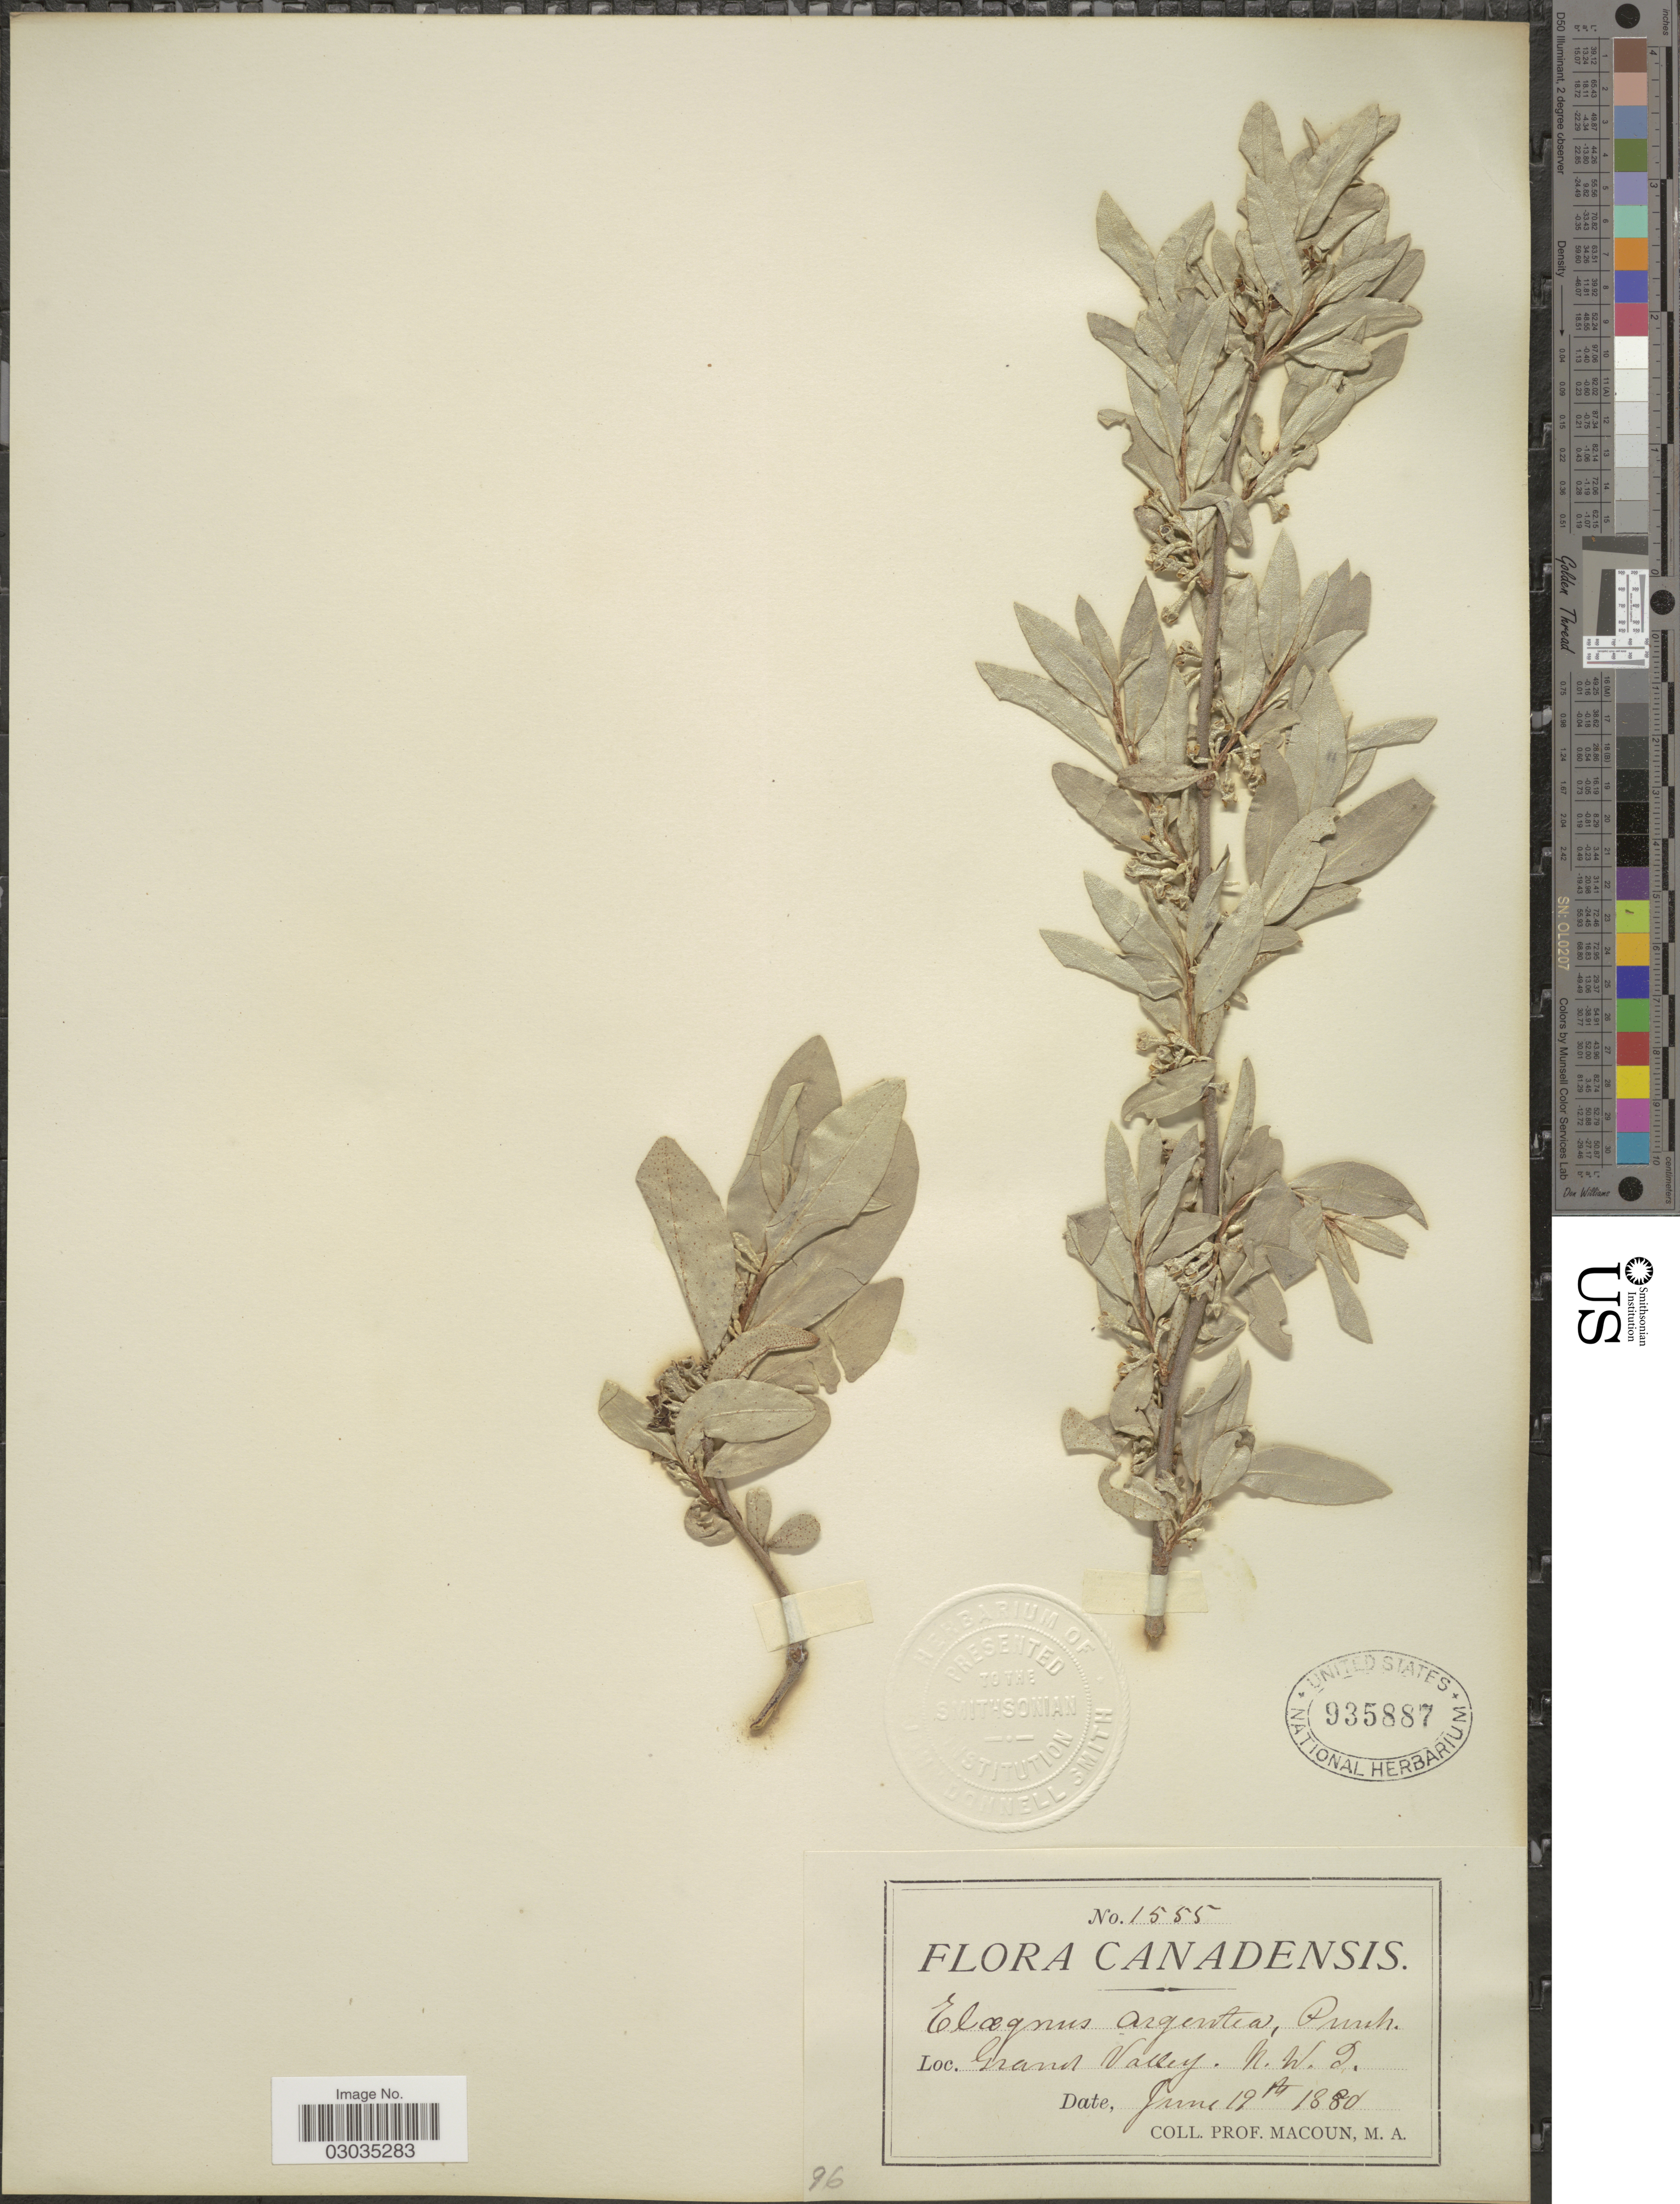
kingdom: Plantae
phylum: Tracheophyta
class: Magnoliopsida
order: Rosales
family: Elaeagnaceae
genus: Elaeagnus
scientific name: Elaeagnus commutata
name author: Bernh. ex Rydb.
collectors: -- Macoun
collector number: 1555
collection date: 1880-06-19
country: Canada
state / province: Northwest Territories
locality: Grand Valley.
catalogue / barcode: US 935887